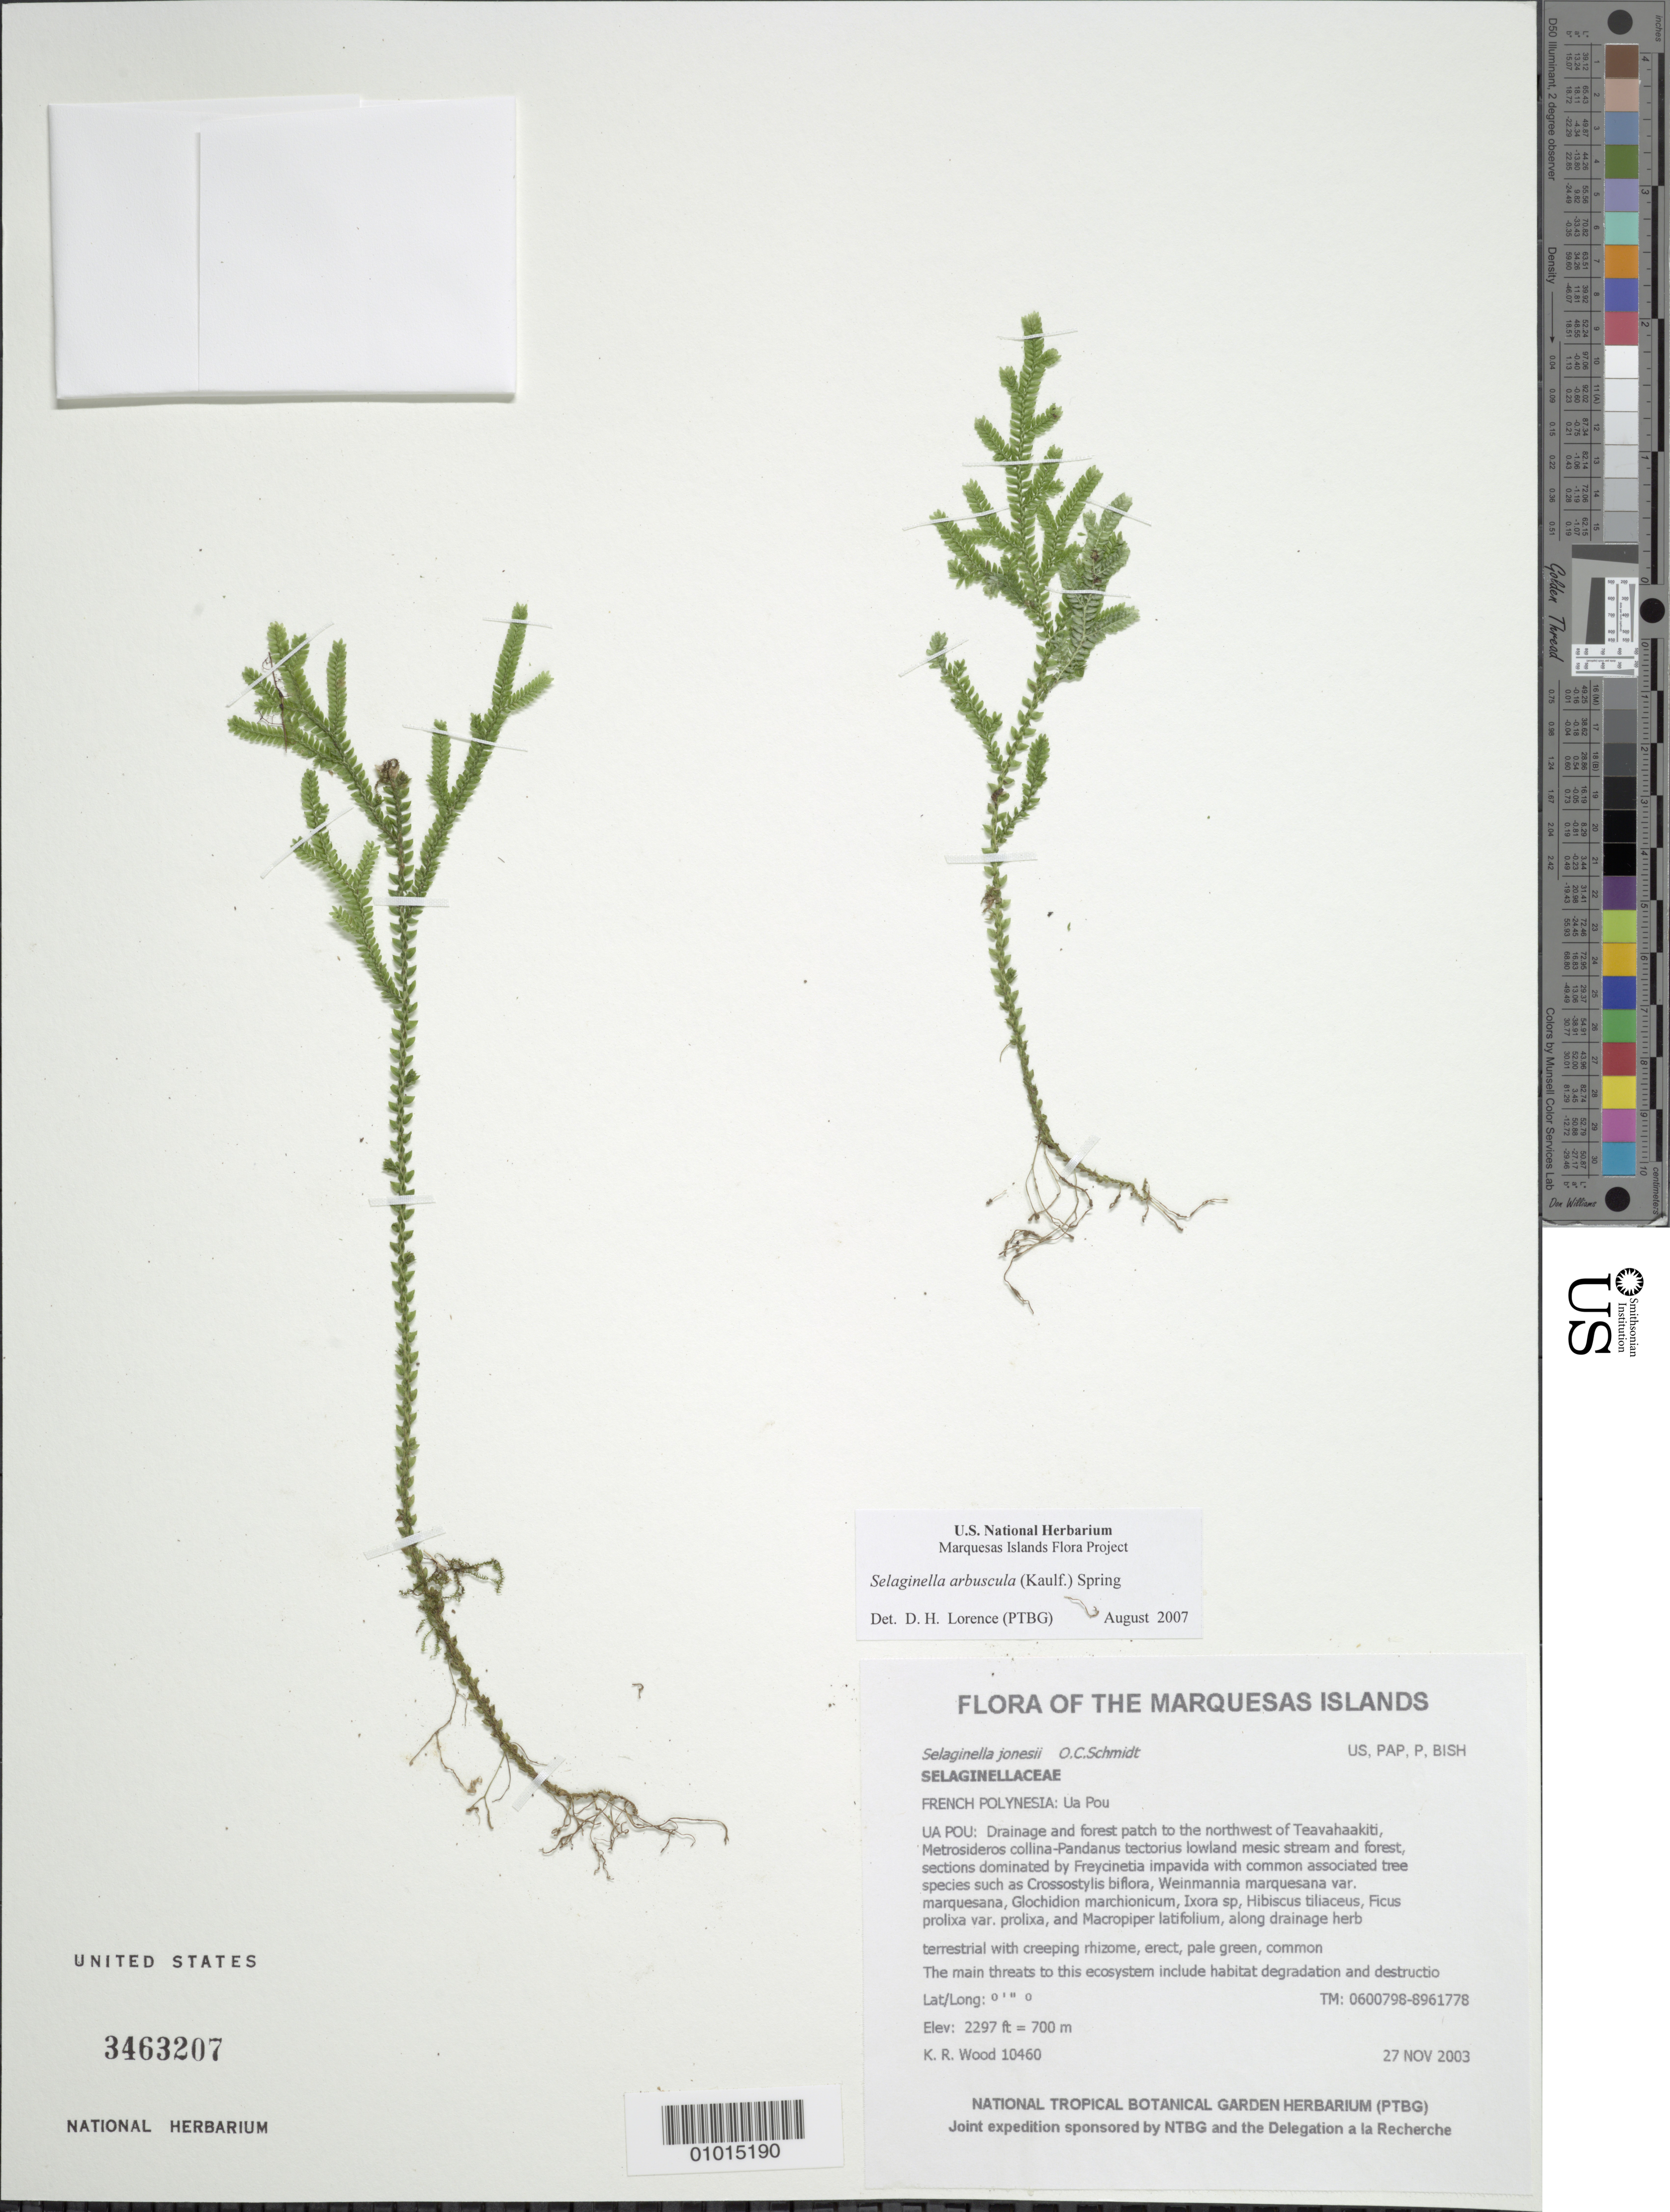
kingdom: Plantae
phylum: Tracheophyta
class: Lycopodiopsida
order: Selaginellales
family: Selaginellaceae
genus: Selaginella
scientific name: Selaginella arbuscula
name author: (Kualf.) Spring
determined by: Smith, Alan R., (UC)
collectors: K. R. Wood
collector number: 10460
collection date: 2003-11-27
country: French Polynesia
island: Ua Pou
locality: Drainage and forest patch to the northwest of Teavahaakiti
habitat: Metrosideros collina - Pandanus tectorius lowland mesic stream and forest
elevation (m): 700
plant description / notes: Habitat degradation and destruction by feral pigs, catastrophic extinction through environmental events, predation by rats [Rattus exulans] that eat seeds, competition with non-native plant taxa such as Ageratum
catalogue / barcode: US 3463207